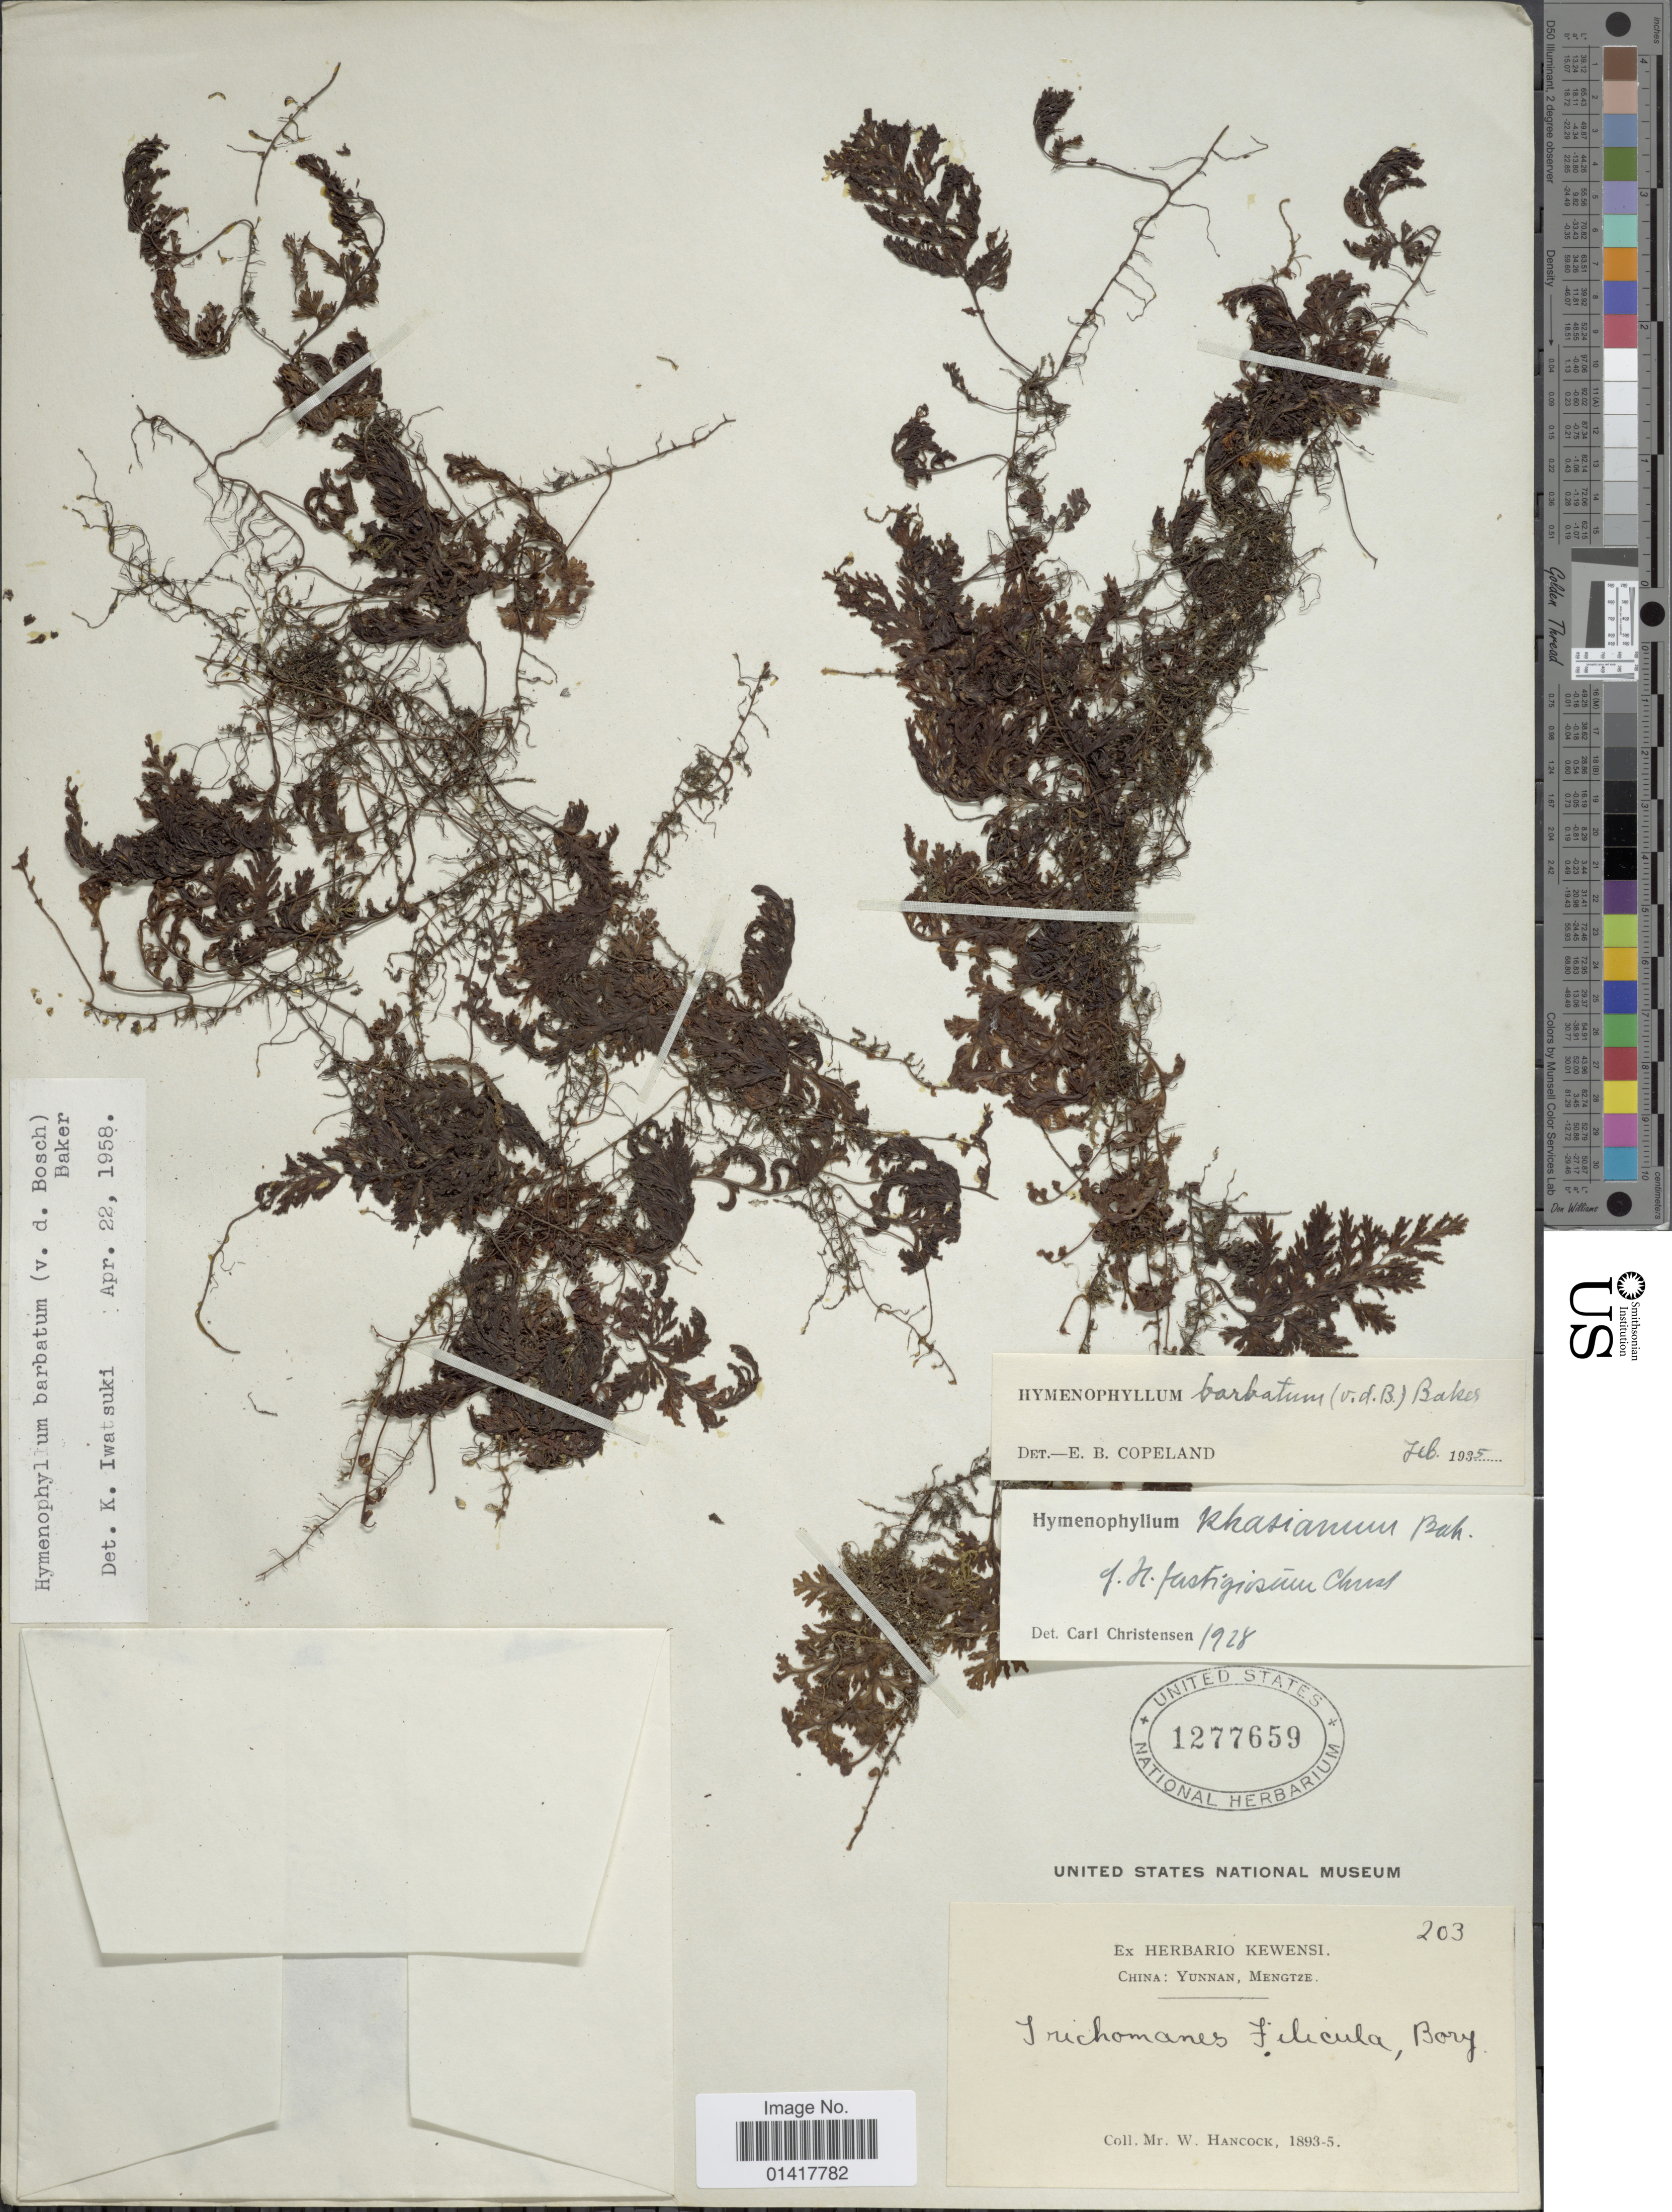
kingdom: Plantae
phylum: Tracheophyta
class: Polypodiopsida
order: Hymenophyllales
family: Hymenophyllaceae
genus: Hymenophyllum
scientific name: Hymenophyllum barbatum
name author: (Bosch) Baker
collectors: W. Hancock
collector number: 203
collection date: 1893/1895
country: China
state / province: Yunnan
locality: Mengtze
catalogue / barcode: US 1277659